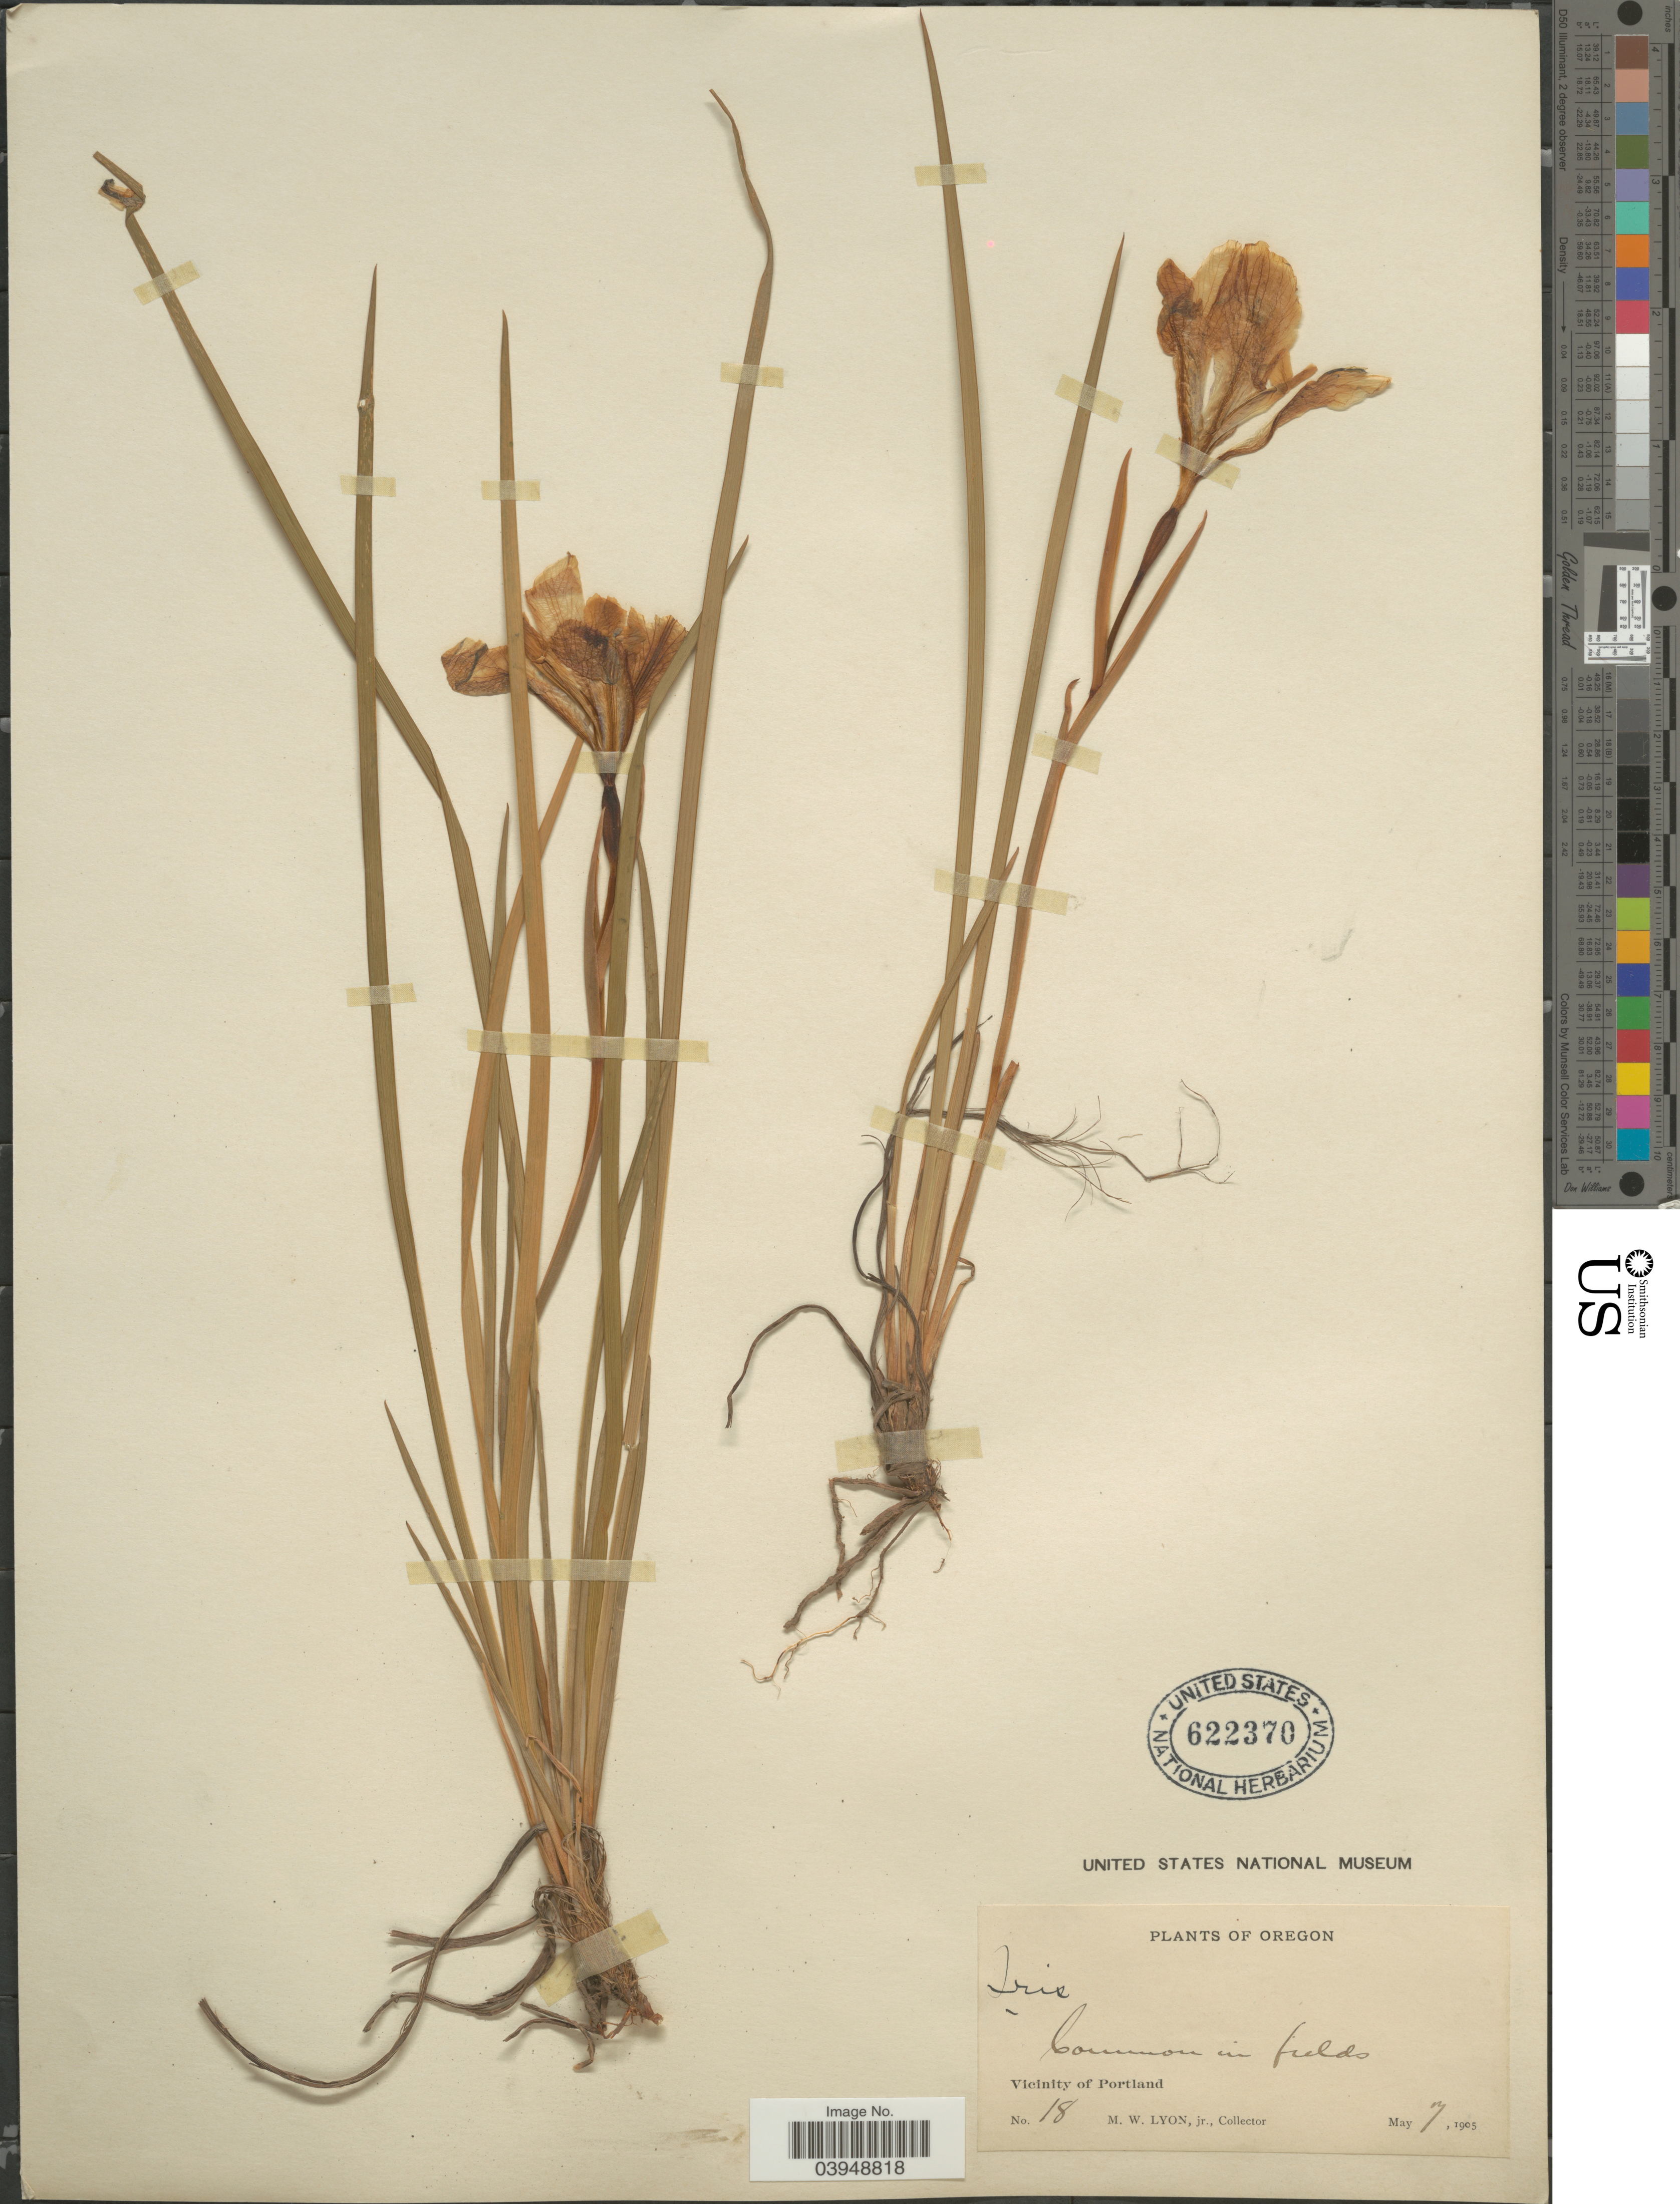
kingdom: Plantae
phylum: Tracheophyta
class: Liliopsida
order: Asparagales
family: Iridaceae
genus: Iris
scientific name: Iris missouriensis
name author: Nutt.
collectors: M. Lyon Jr.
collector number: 18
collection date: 1905-05-07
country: United States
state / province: Oregon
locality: Common in fields. Vicinity of Portland.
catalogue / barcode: US 622370